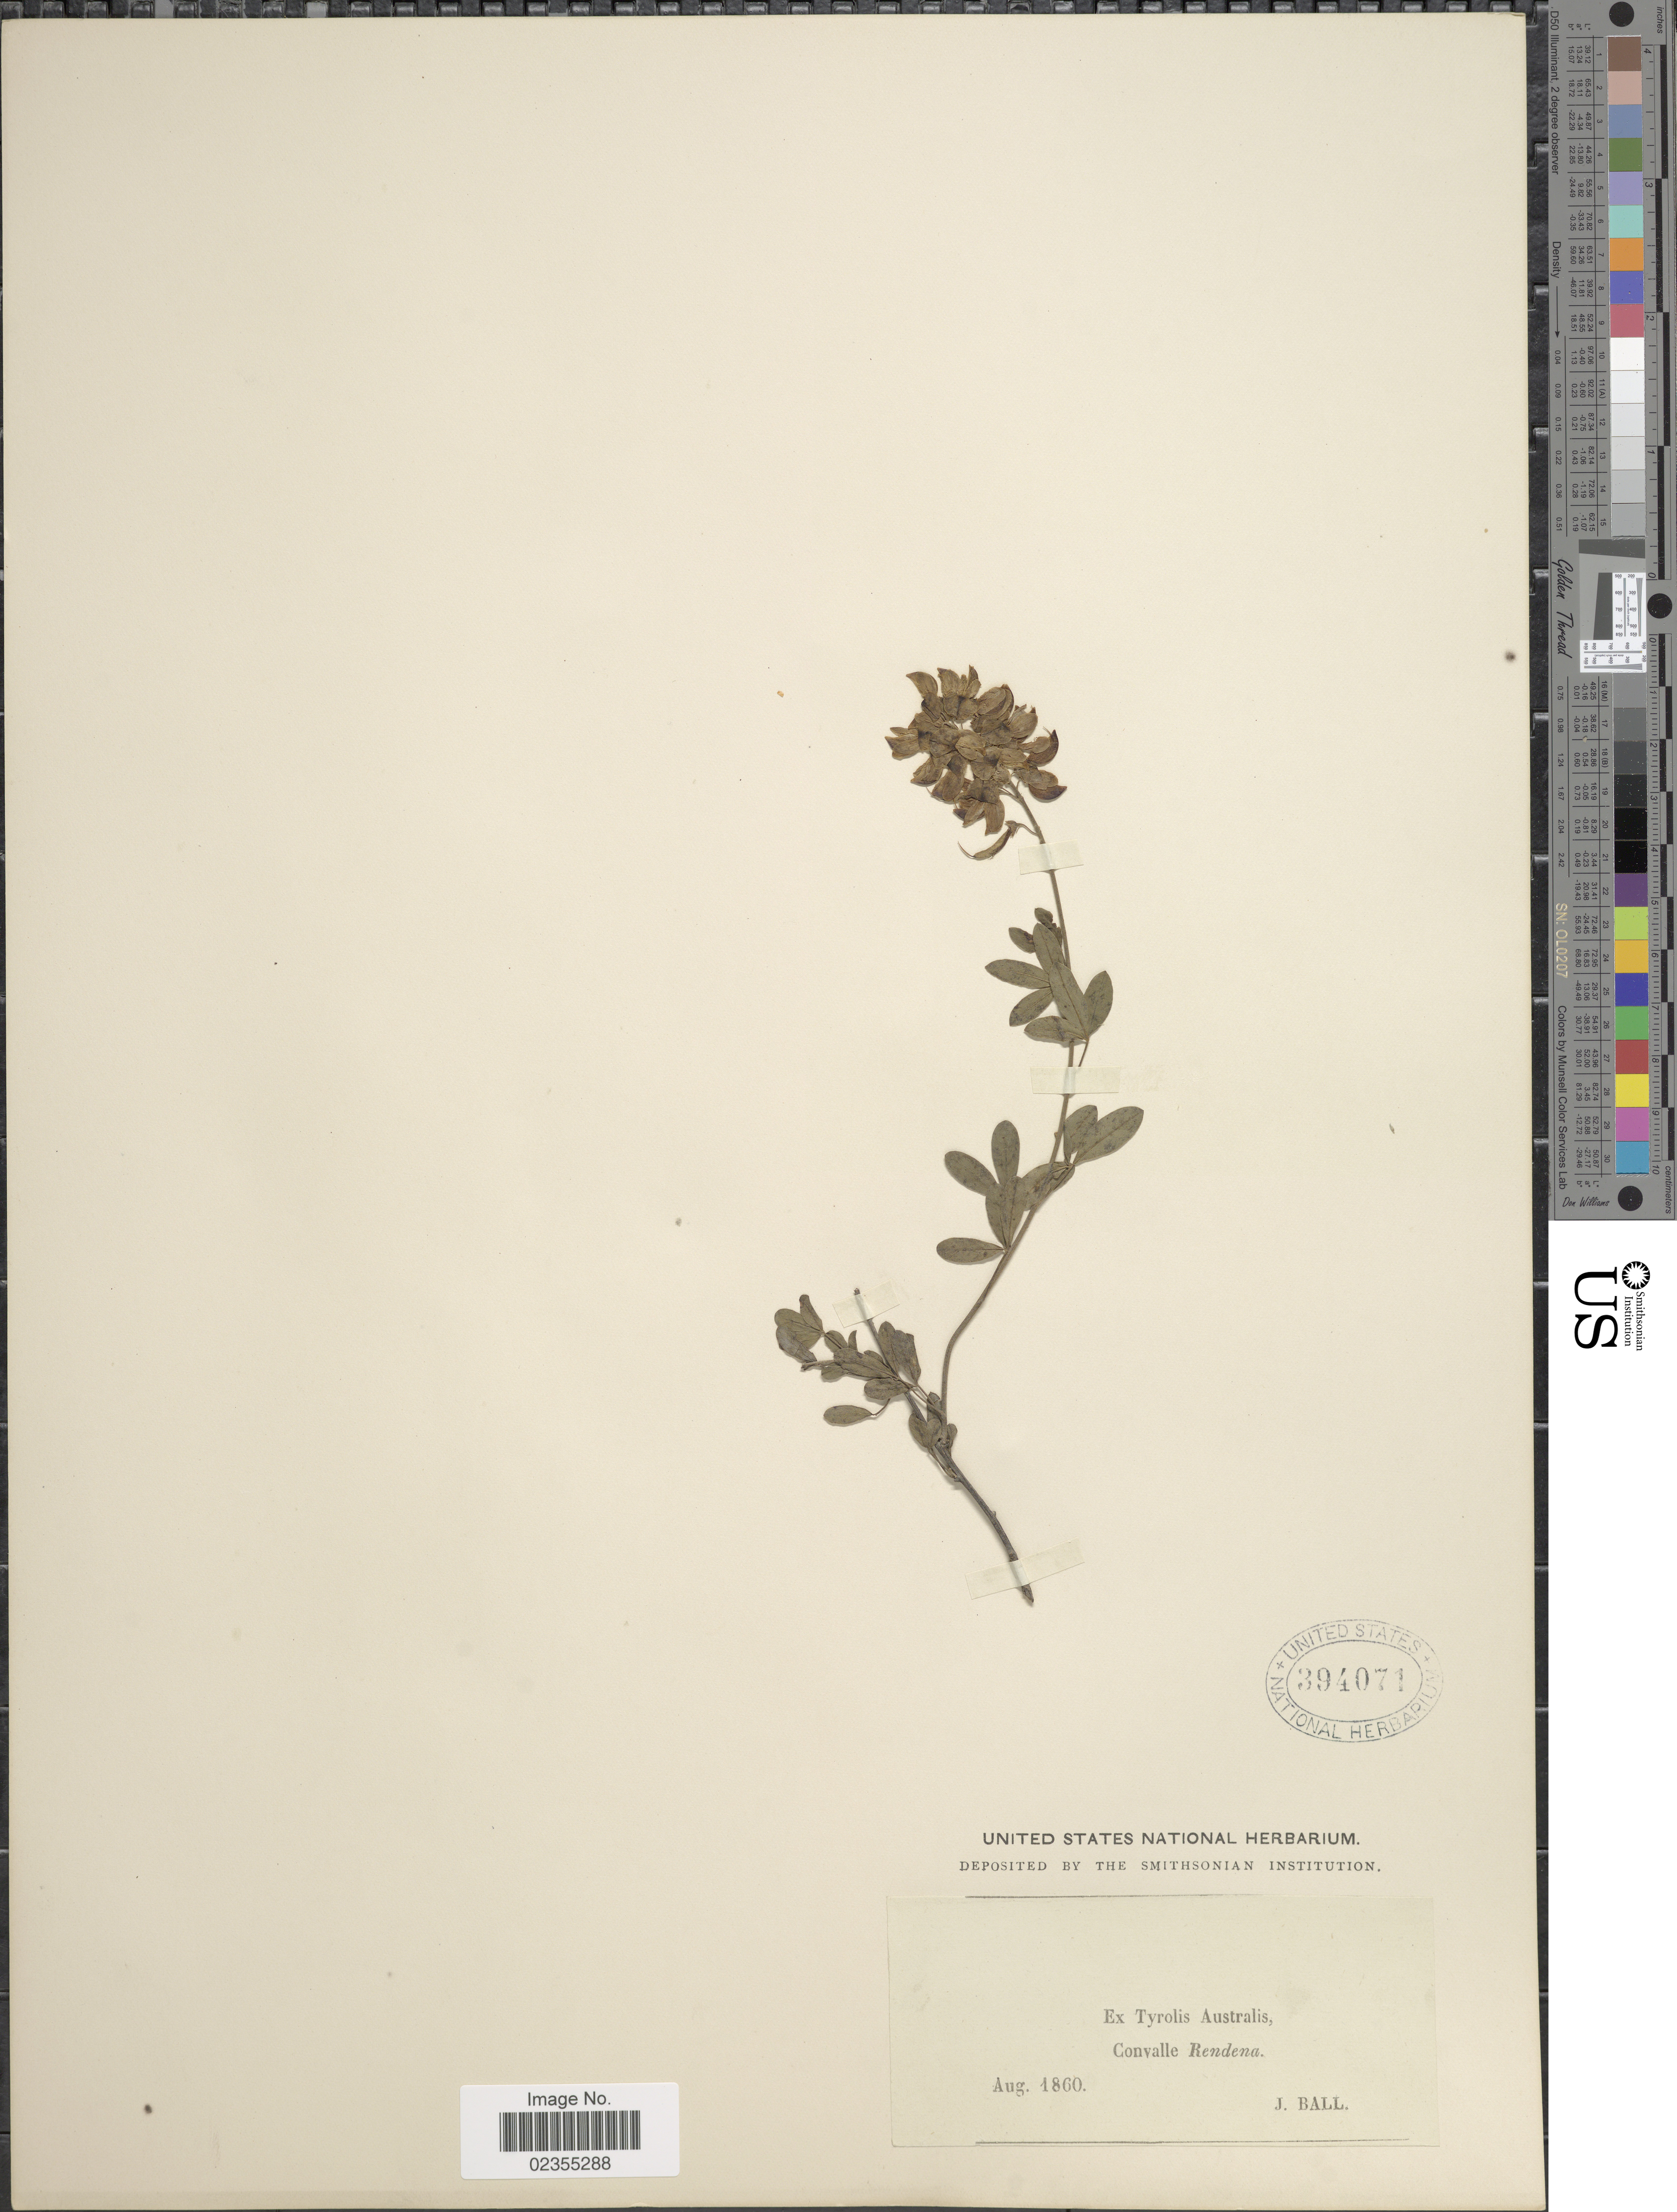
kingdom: Plantae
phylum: Tracheophyta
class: Magnoliopsida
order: Fabales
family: Fabaceae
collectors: J. Ball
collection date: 1860-08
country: Italy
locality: Ex Tyrolis Australis, Convalle Rendena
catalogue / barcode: US 394071